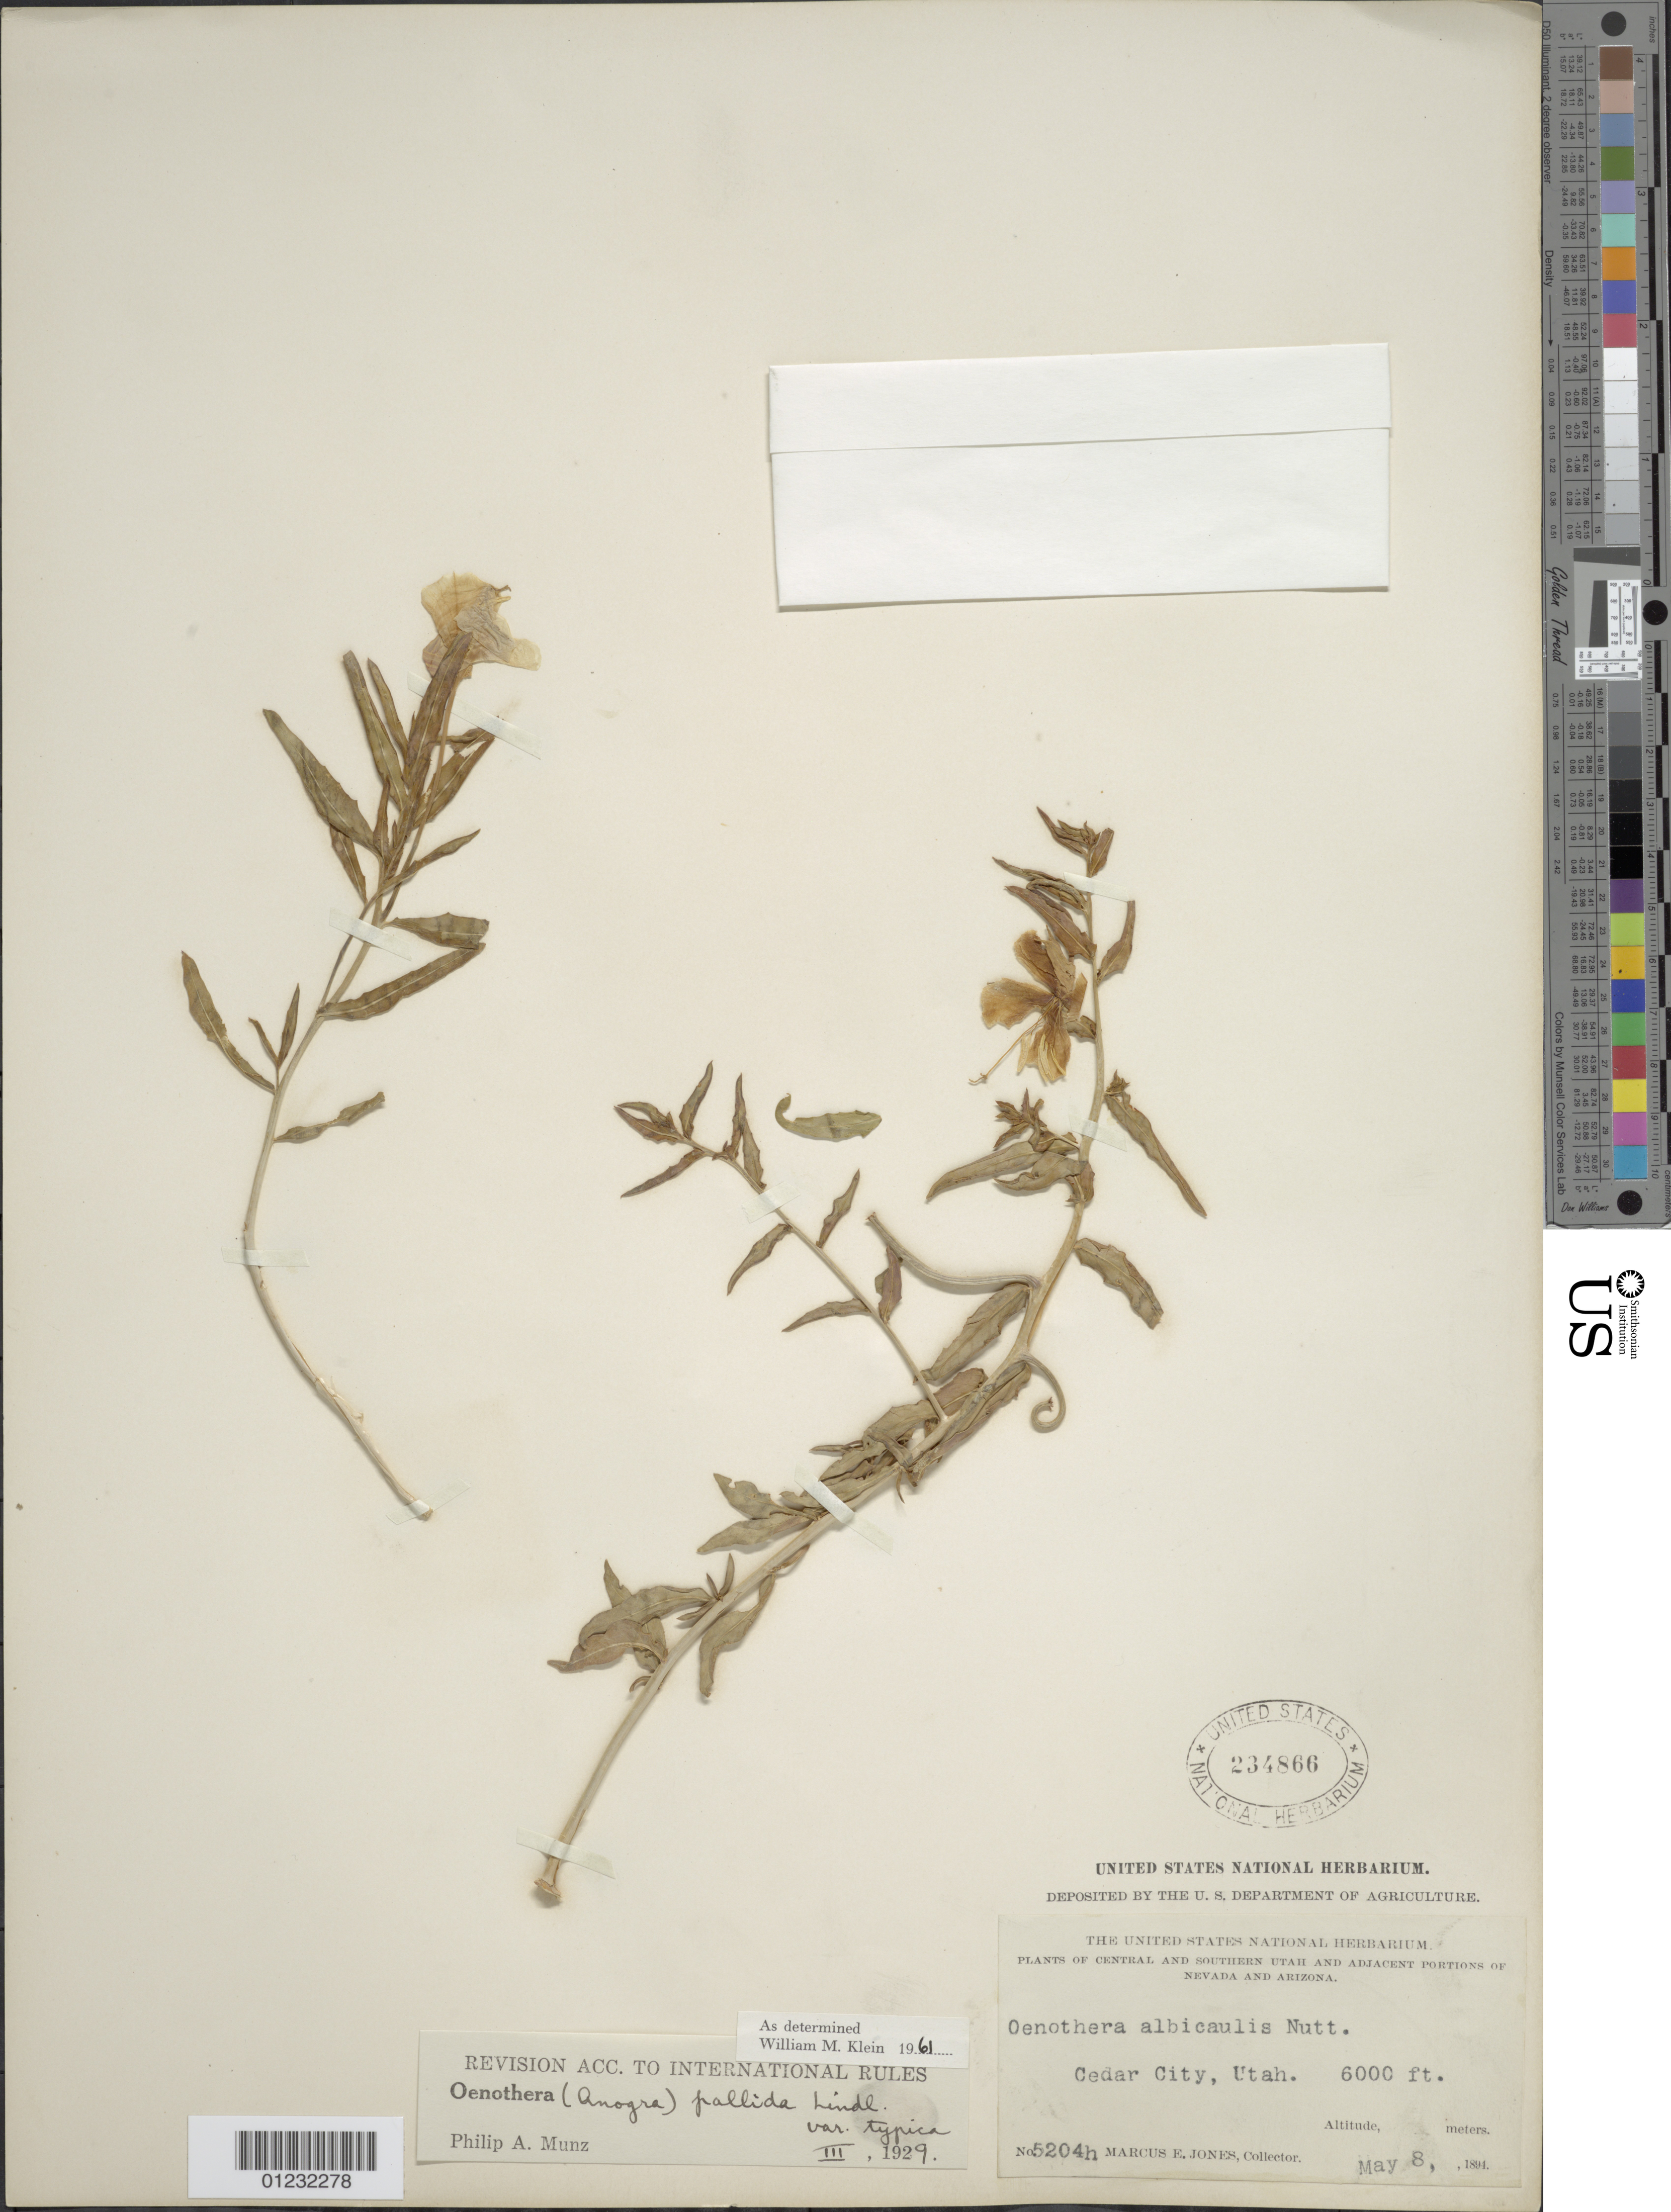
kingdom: Plantae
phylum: Tracheophyta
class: Magnoliopsida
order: Myrtales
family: Onagraceae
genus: Oenothera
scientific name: Oenothera pallida subsp. pallida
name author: Lindl.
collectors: M. E. Jones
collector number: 5204h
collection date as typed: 08 May 1894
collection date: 1894-05-08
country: United States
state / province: Utah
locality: Cedar City.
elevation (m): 1829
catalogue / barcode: US 234866